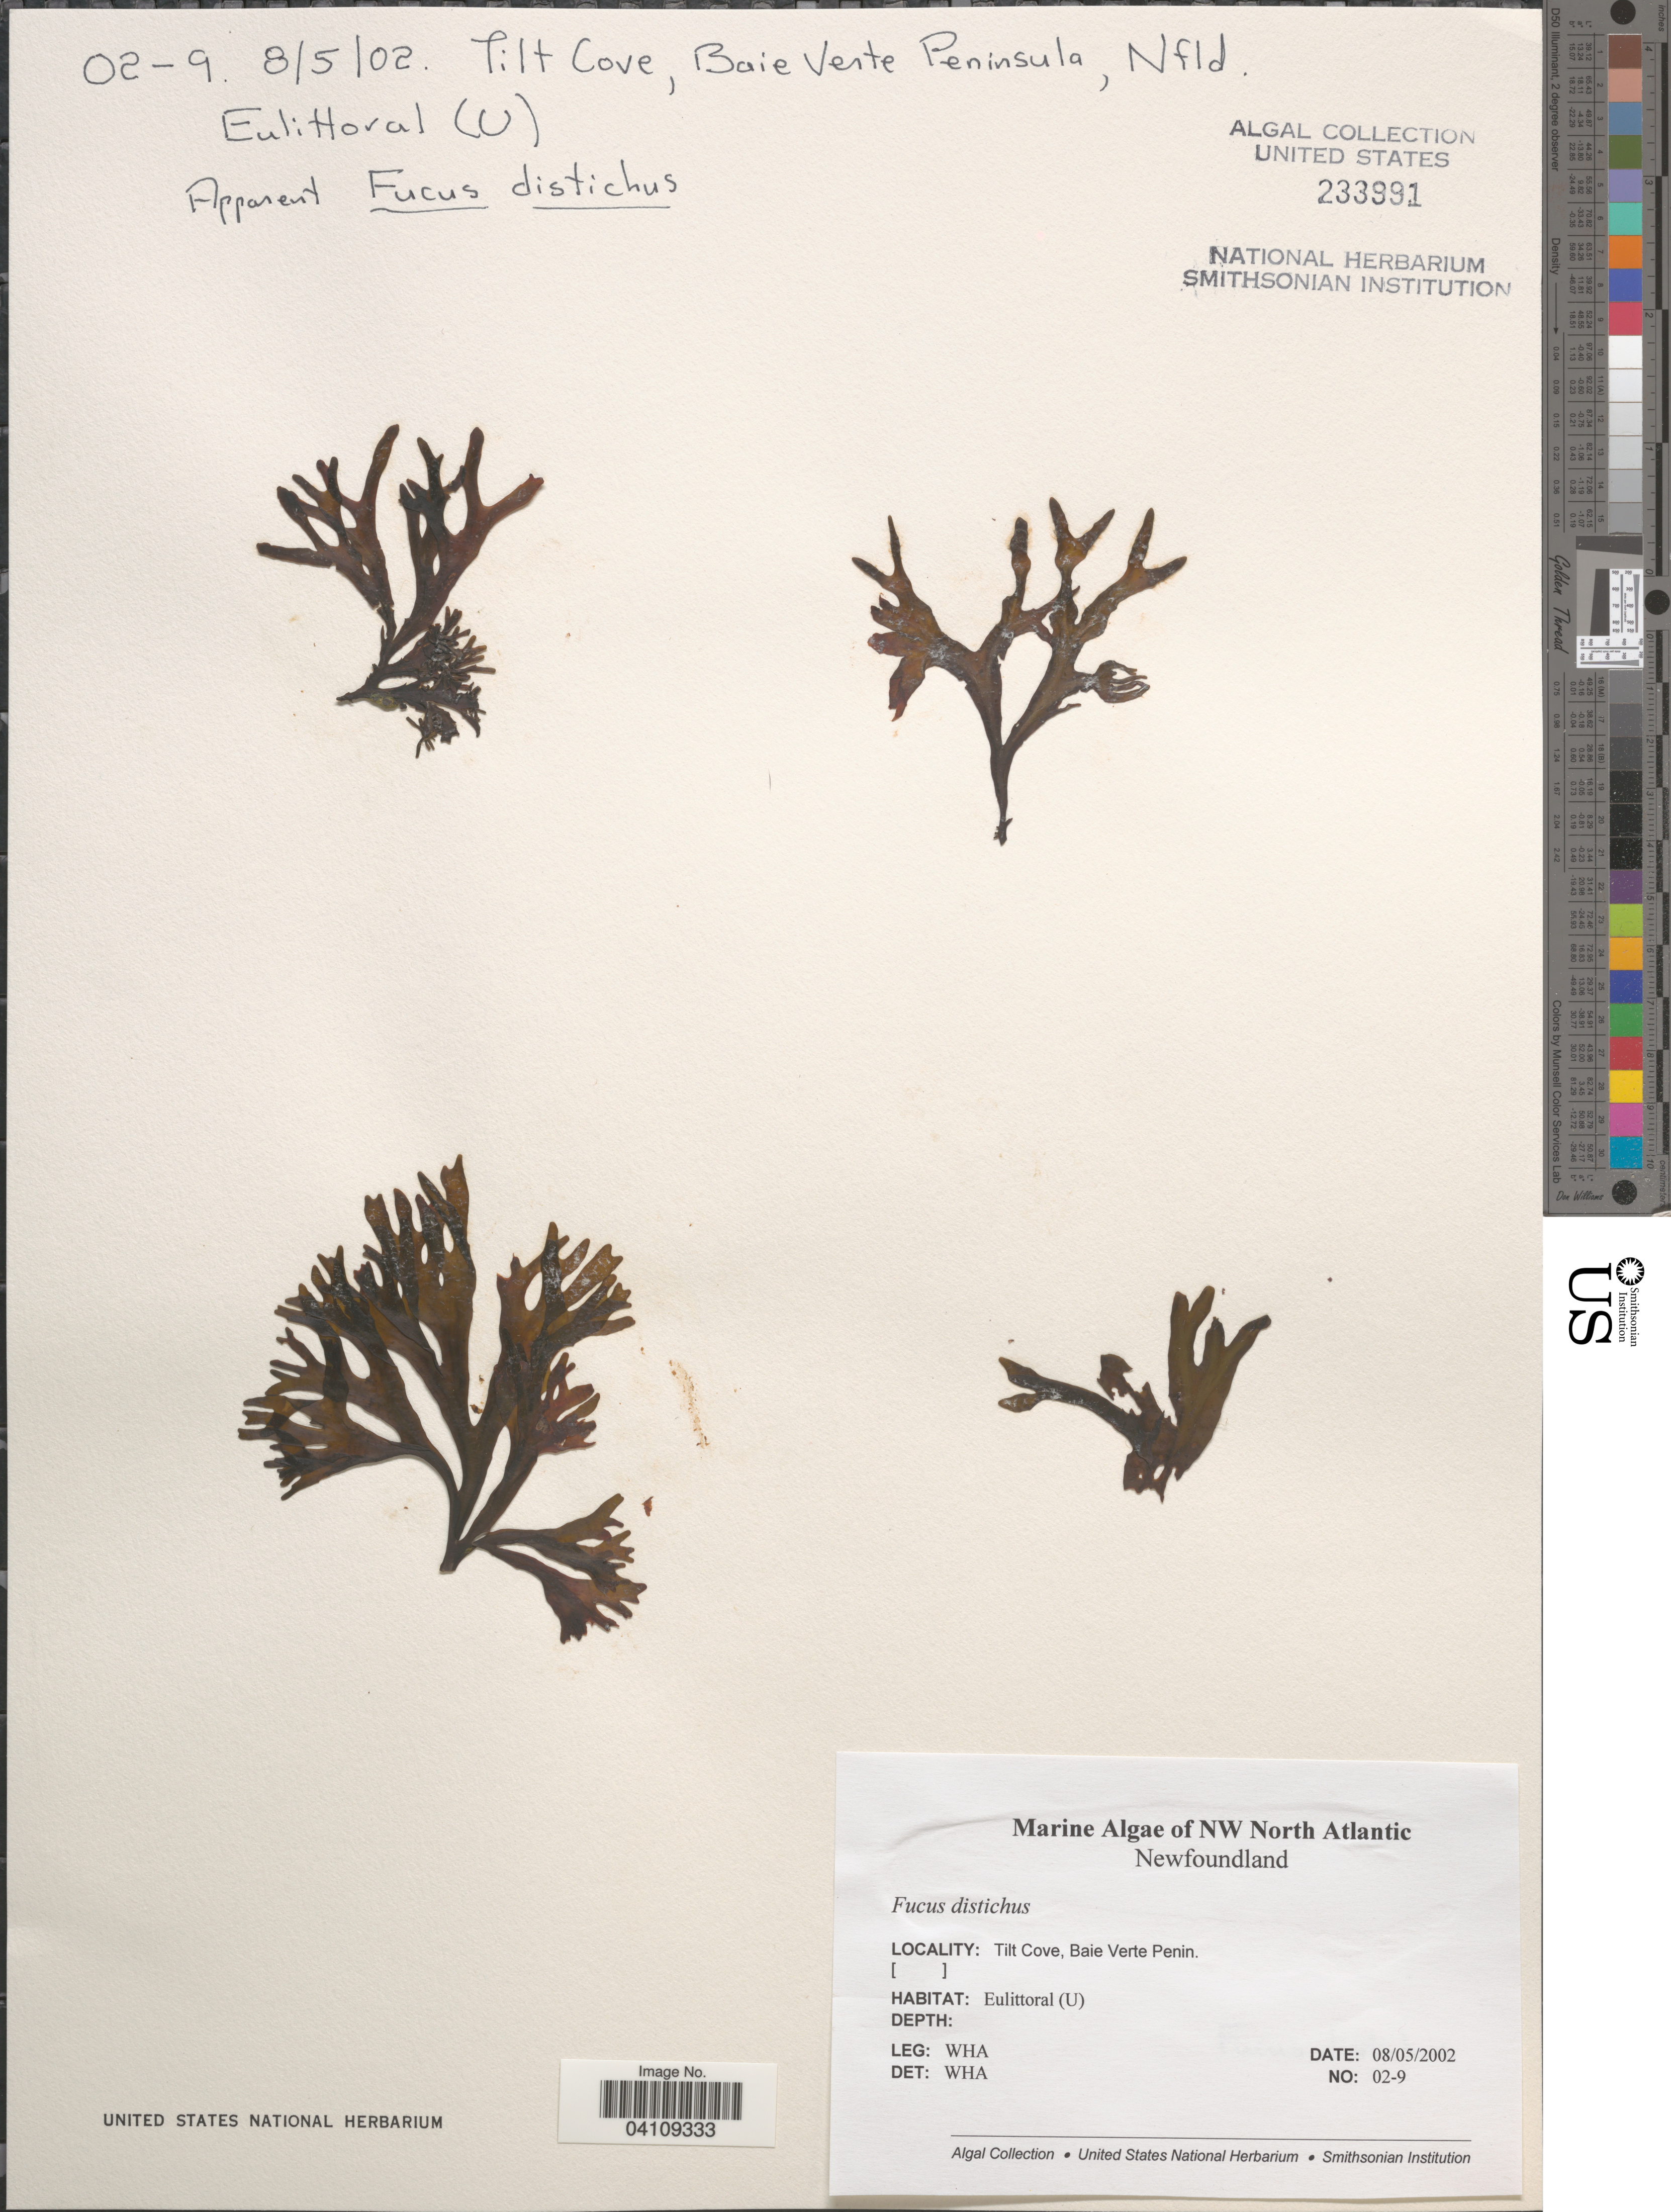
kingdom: Chromista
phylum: Ochrophyta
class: Phaeophyceae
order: Fucales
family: Fucaceae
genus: Fucus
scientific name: Fucus distichus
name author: L.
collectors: W. H. Adey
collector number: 02-9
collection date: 2002-08-05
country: Canada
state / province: Newfoundland and Labrador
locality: NW North Atlantic. Tilt Cove, Baie Verte Penin.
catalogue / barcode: US 233991